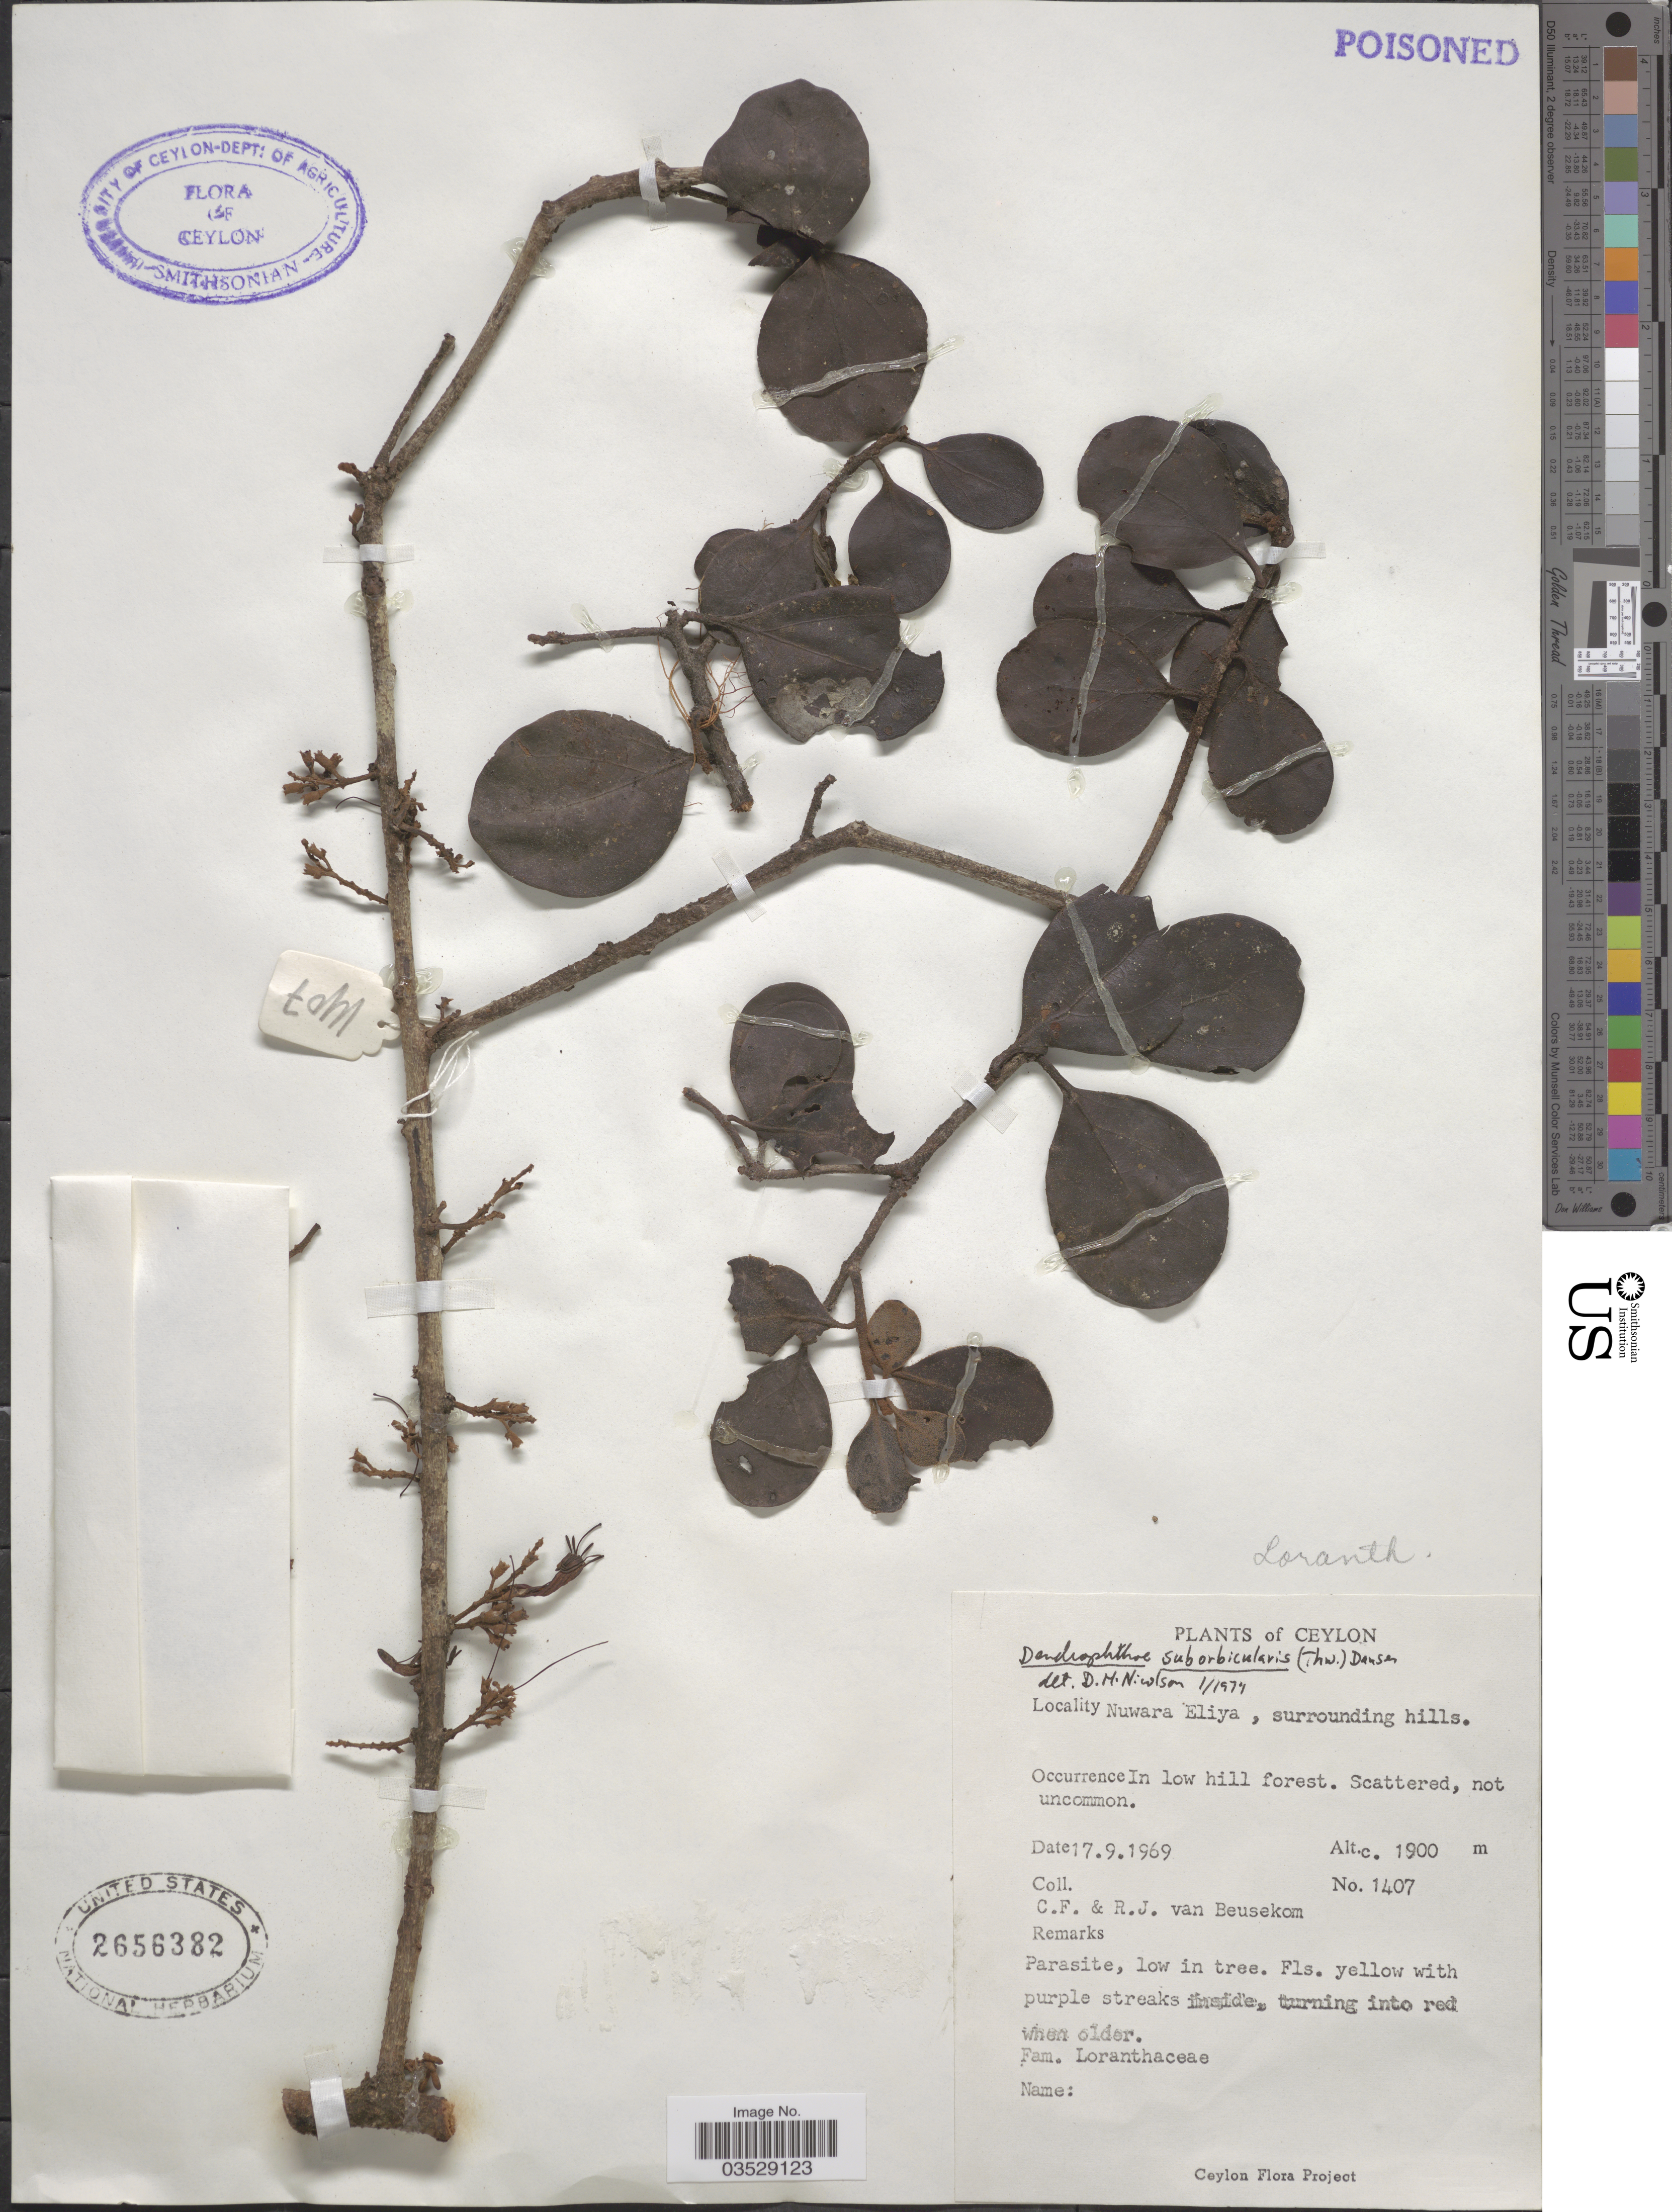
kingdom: Plantae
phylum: Tracheophyta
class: Magnoliopsida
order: Santalales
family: Loranthaceae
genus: Dendrophthoe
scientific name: Dendrophthoe suborbicularis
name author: Danser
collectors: C. F. Beusekom & R. Van Beusekom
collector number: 1407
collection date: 1969-09-17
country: Sri Lanka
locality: Ceylon. Nuwara Eliya, surrounding hills.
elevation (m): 1900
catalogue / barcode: US 2656382